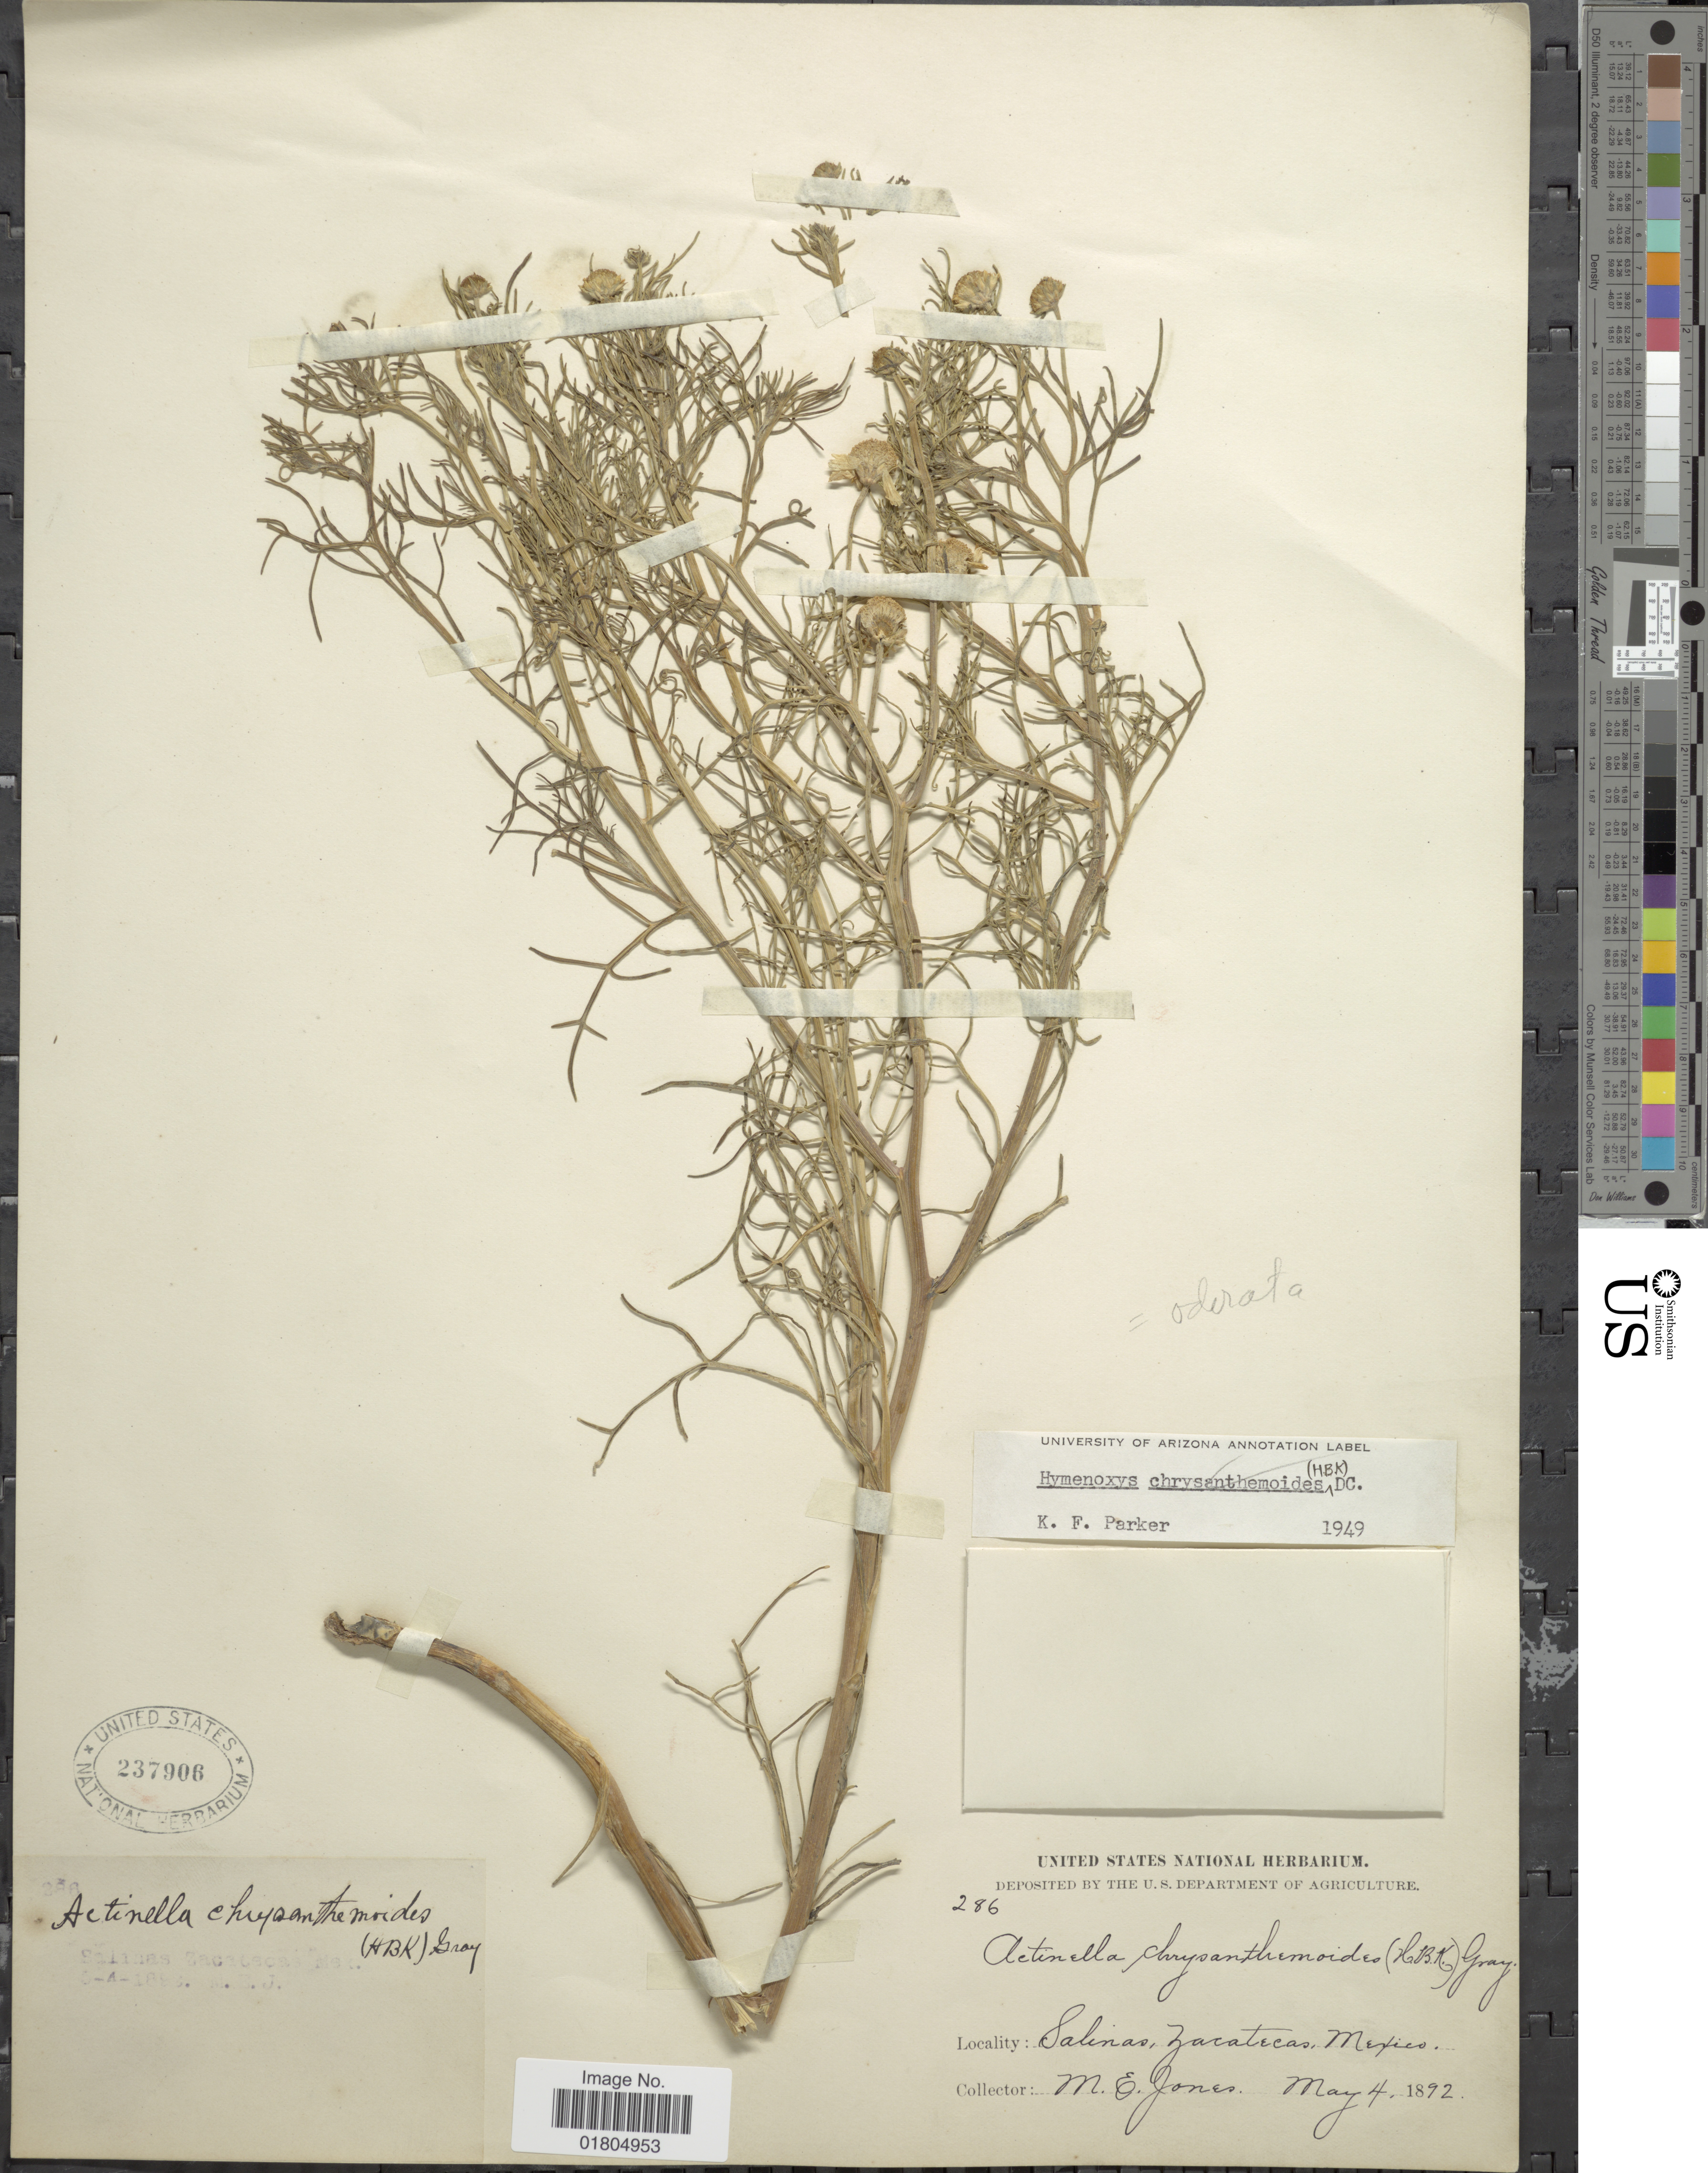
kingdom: Plantae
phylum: Tracheophyta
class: Magnoliopsida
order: Asterales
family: Asteraceae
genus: Hymenoxys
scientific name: Hymenoxys odorata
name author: DC.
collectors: M. E. Jones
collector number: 286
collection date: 1892-05-04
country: Mexico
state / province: Zacatecas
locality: Salinas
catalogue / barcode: US 237906